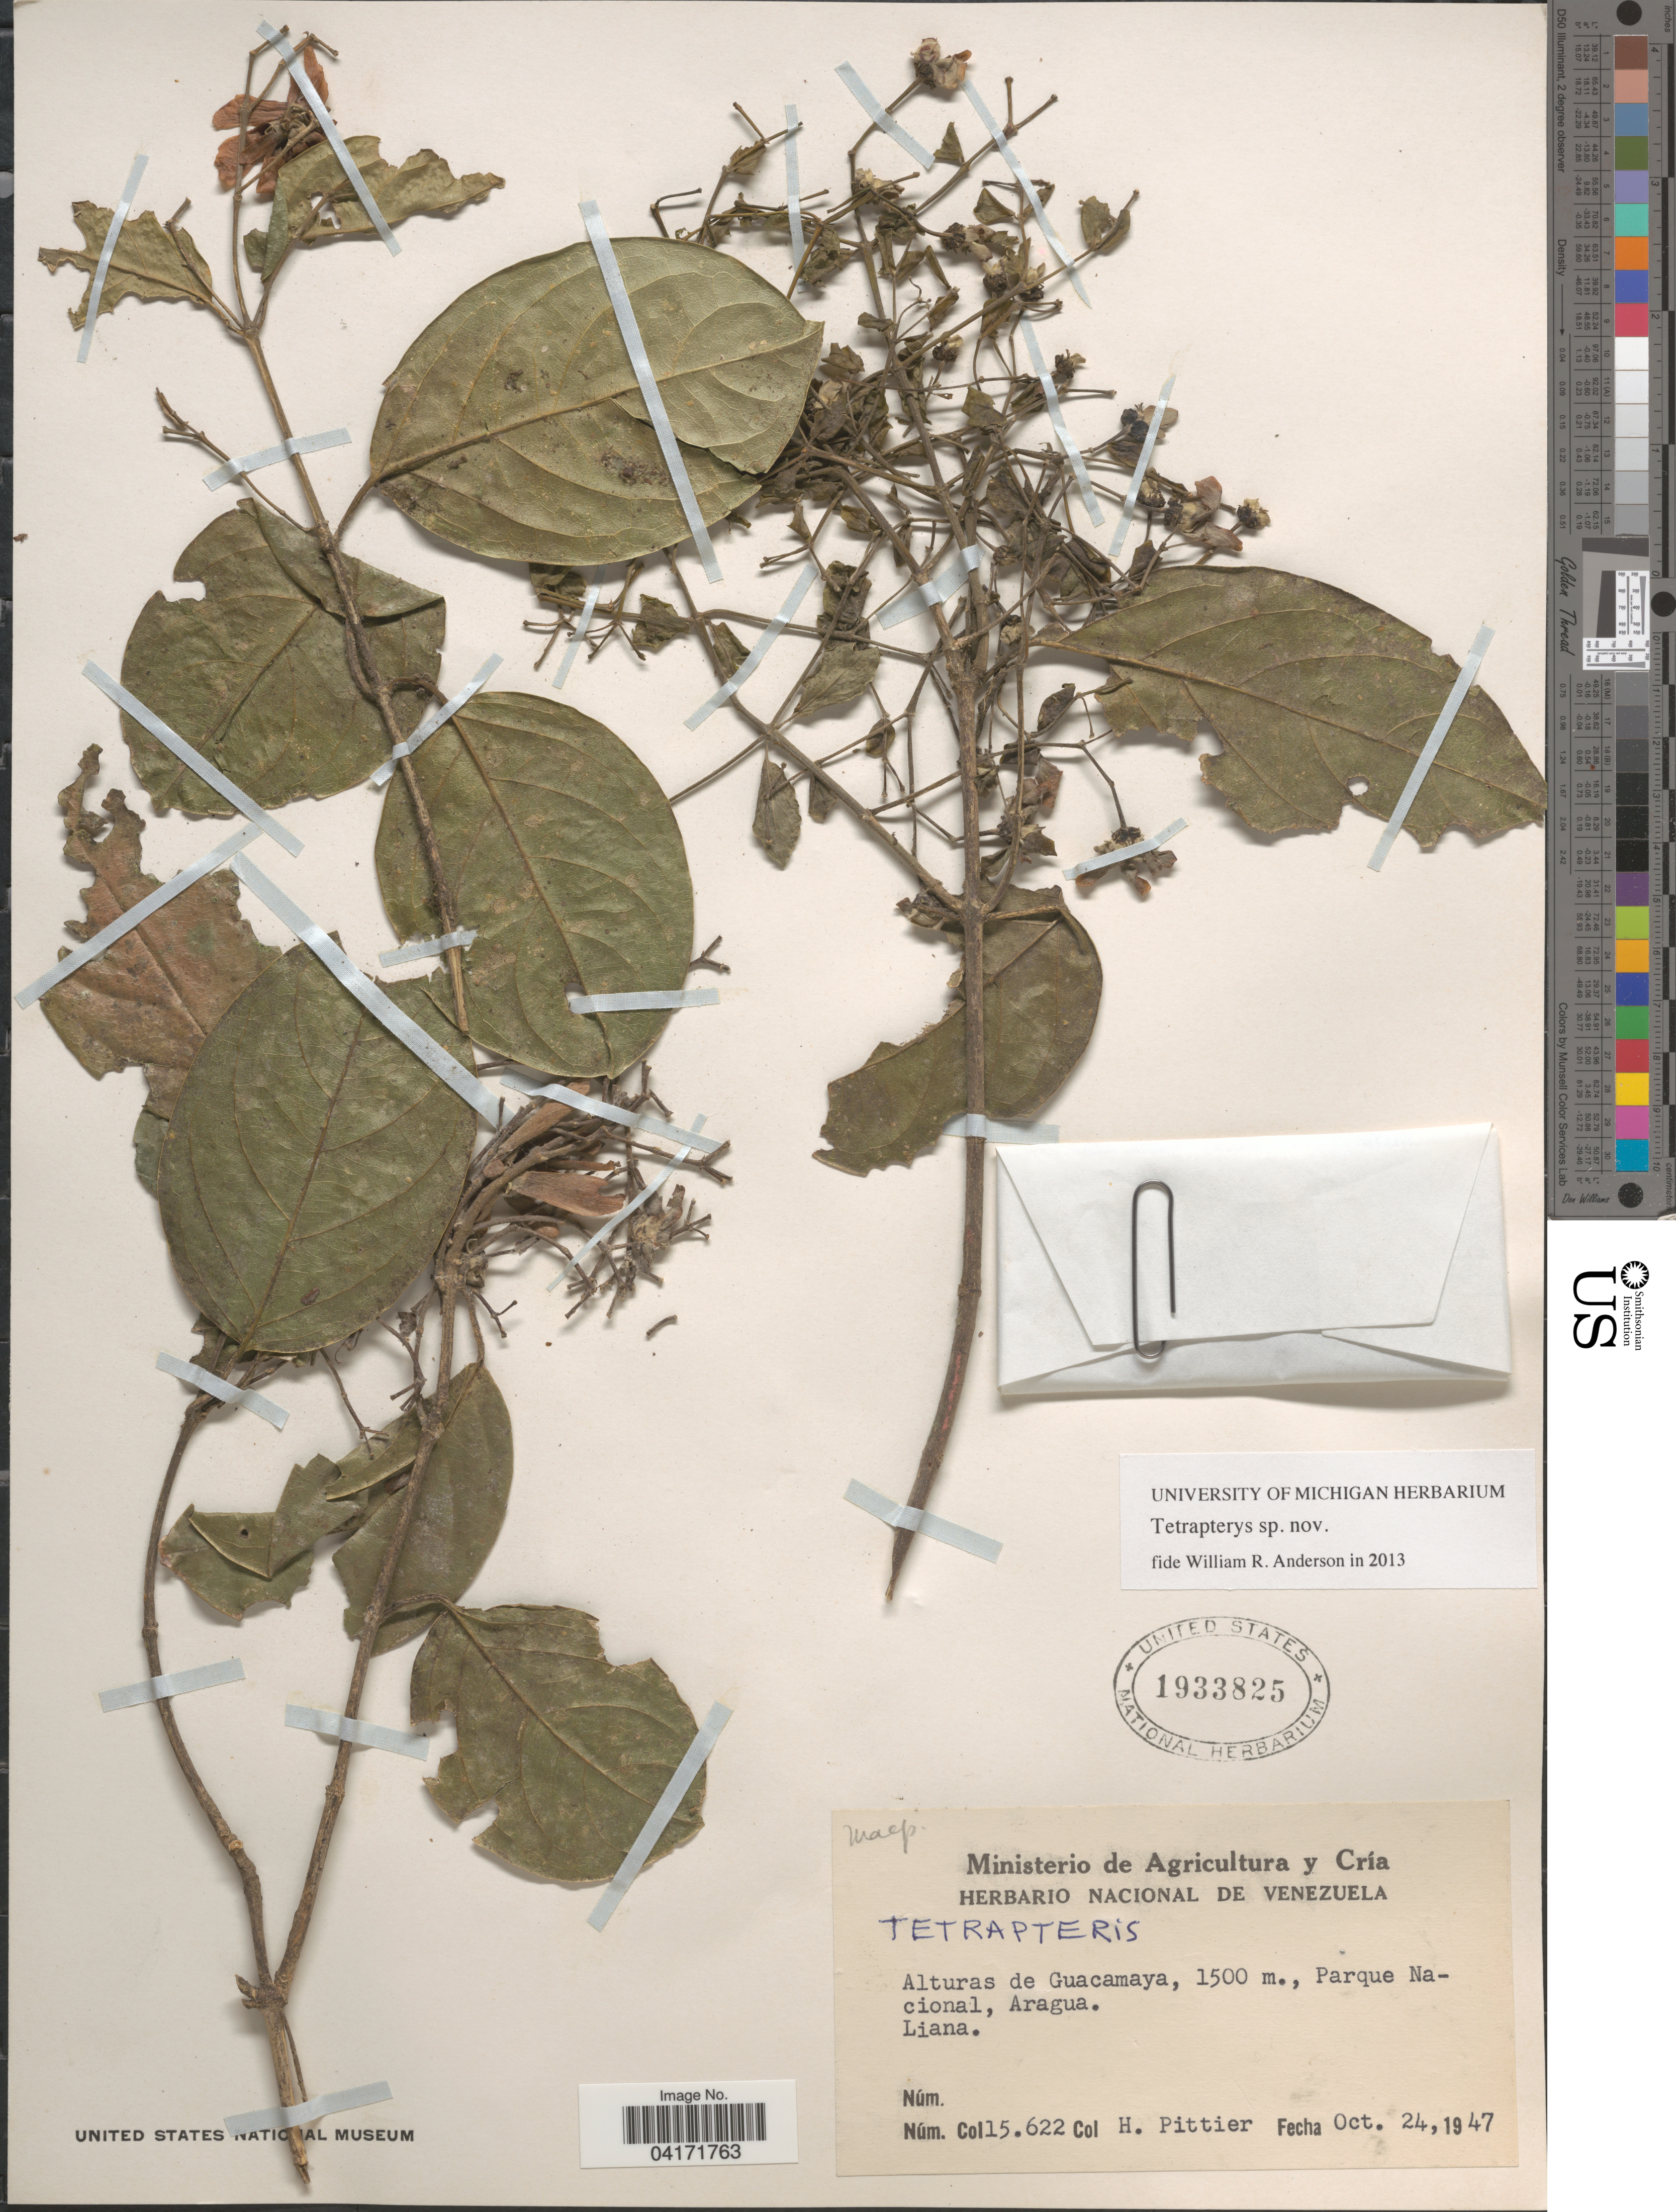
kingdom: Plantae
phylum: Tracheophyta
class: Magnoliopsida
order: Malpighiales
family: Malpighiaceae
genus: Tetrapterys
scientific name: Tetrapterys sp.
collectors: H. F. Pittier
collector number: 15622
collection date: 1947-10-24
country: Venezuela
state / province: Aragua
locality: Alturas de Guacamaya, Parque Nacional.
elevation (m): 1500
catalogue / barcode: US 1933825